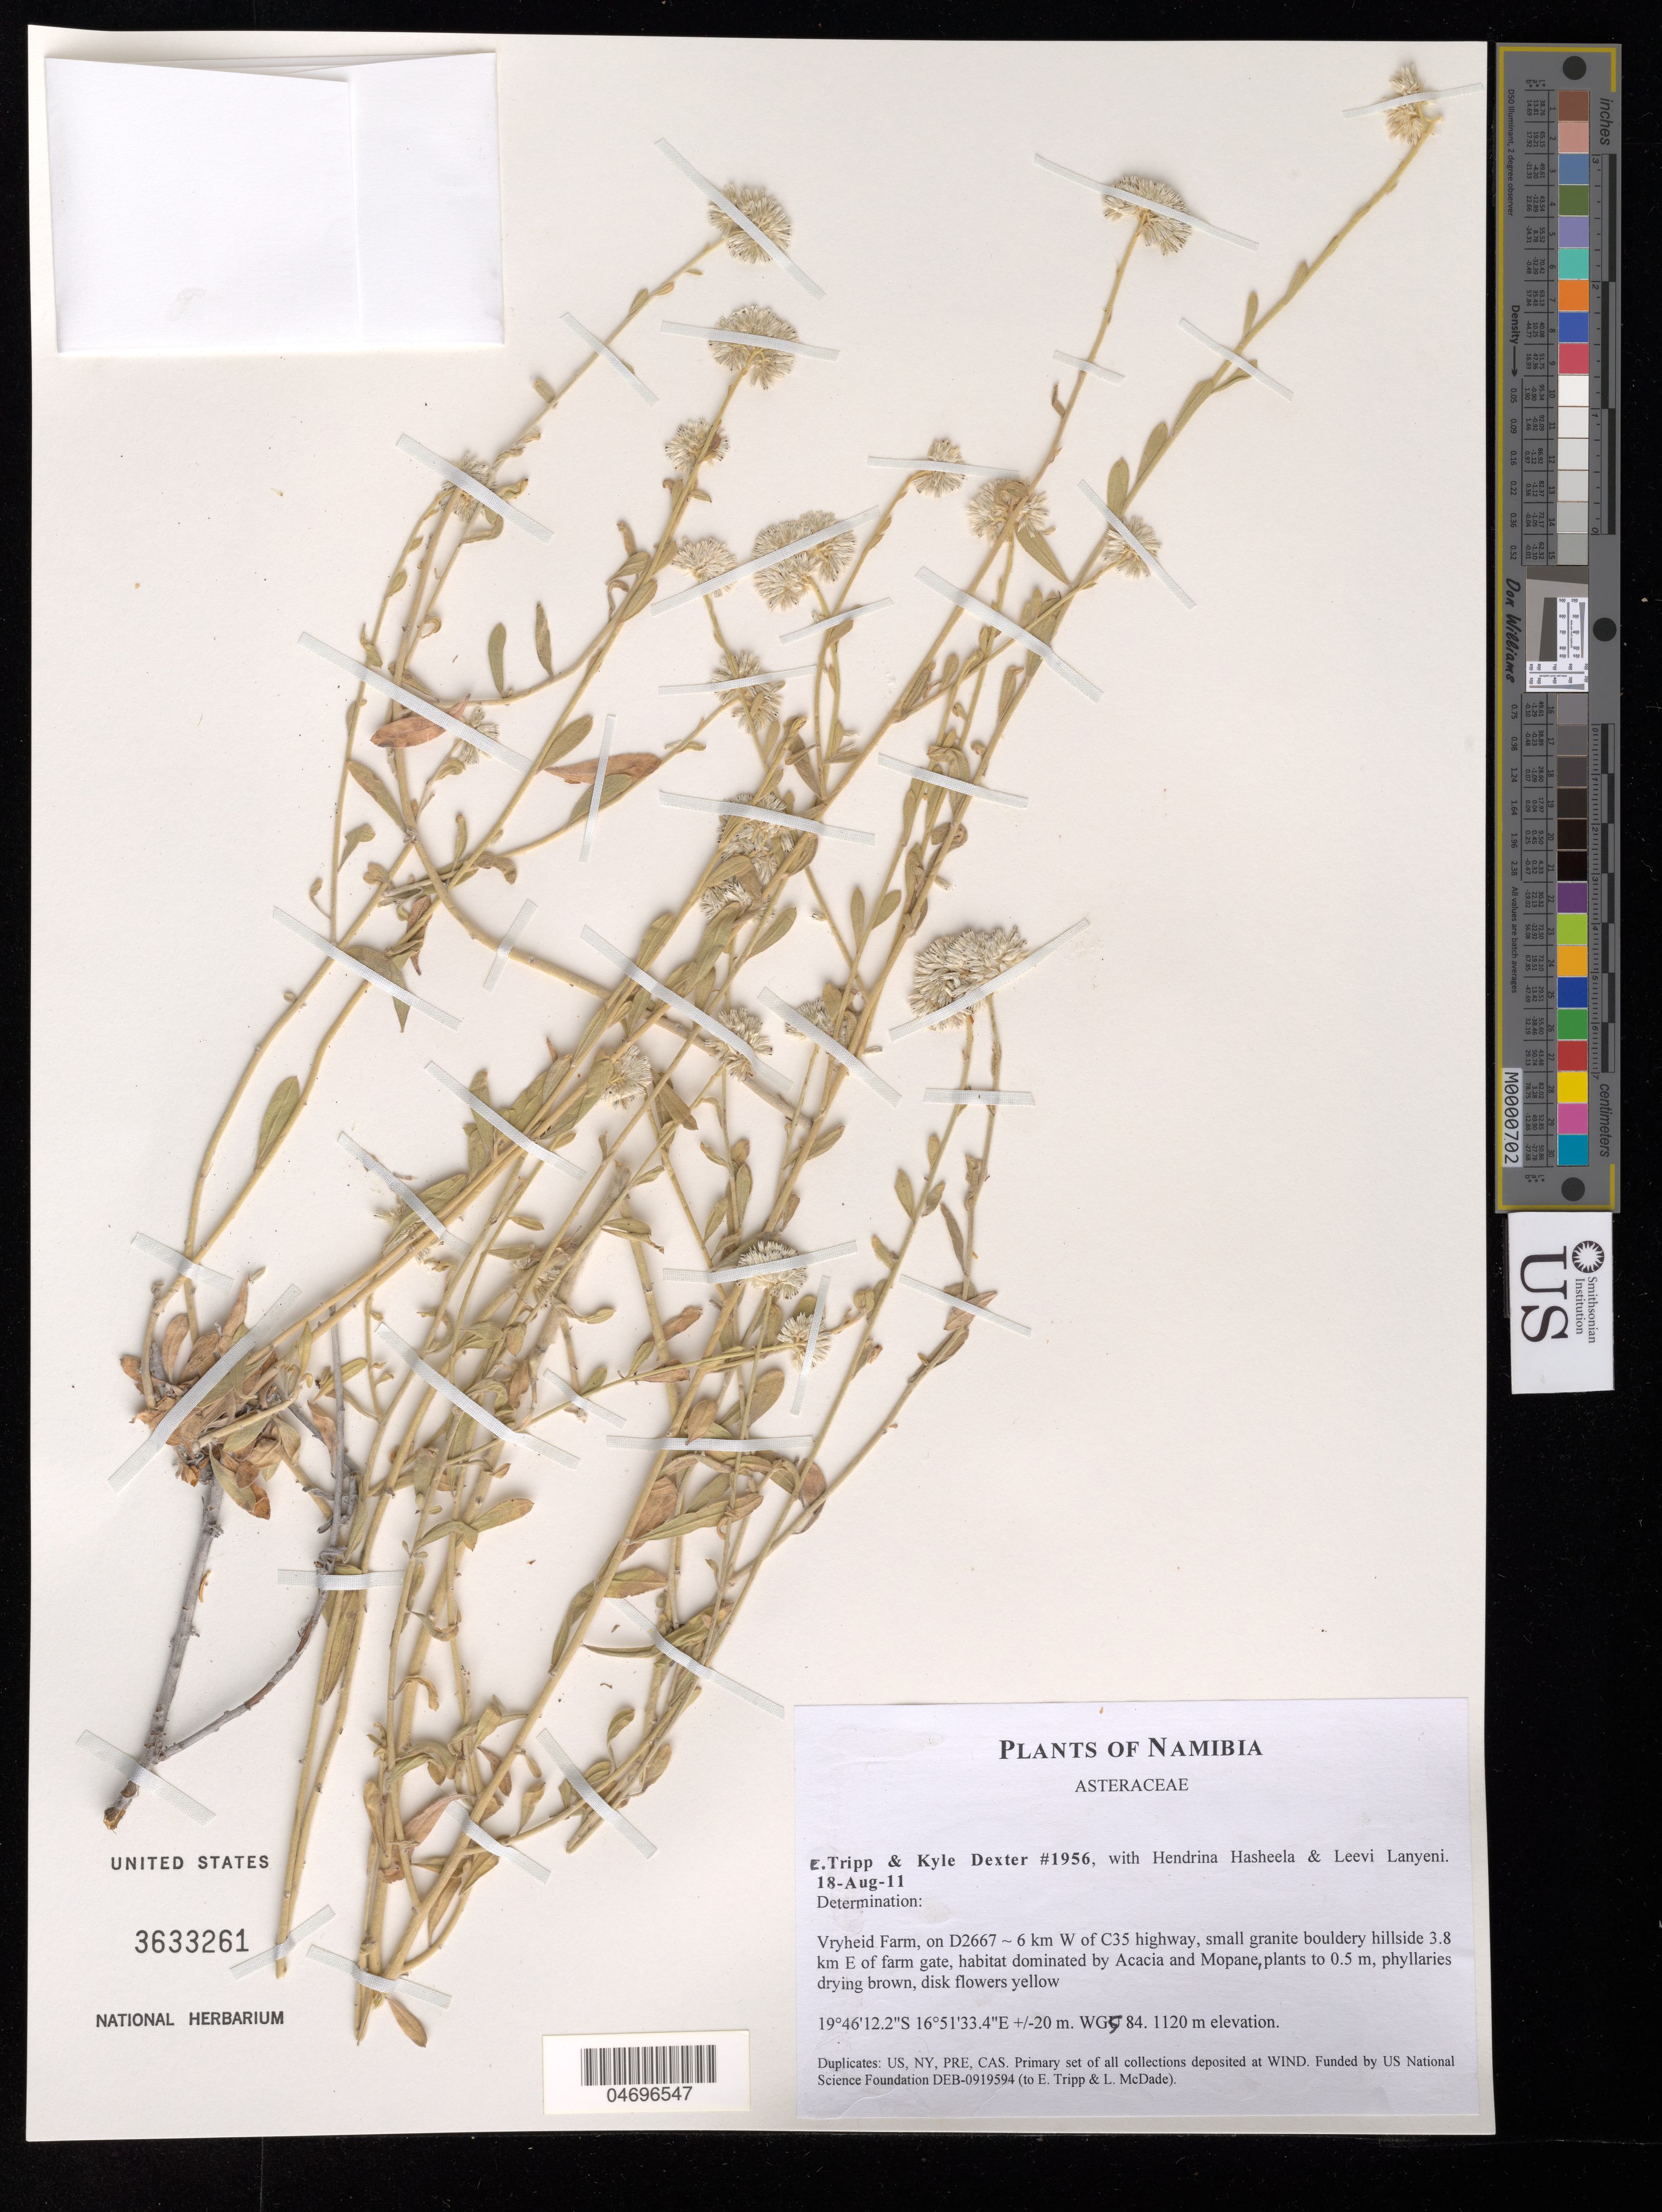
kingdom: Plantae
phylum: Tracheophyta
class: Magnoliopsida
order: Asterales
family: Asteraceae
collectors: E. Tripp, K. Dexter, H. Hasheela & L. Lanyeni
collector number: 1956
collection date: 2011-08-18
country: Namibia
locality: Vryheid Farm, on D2667 ca. 6 km W of C35 Hwy, 3.8 km E of farm gate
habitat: Small granite bouldery hillside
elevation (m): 1120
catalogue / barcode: US 3633261